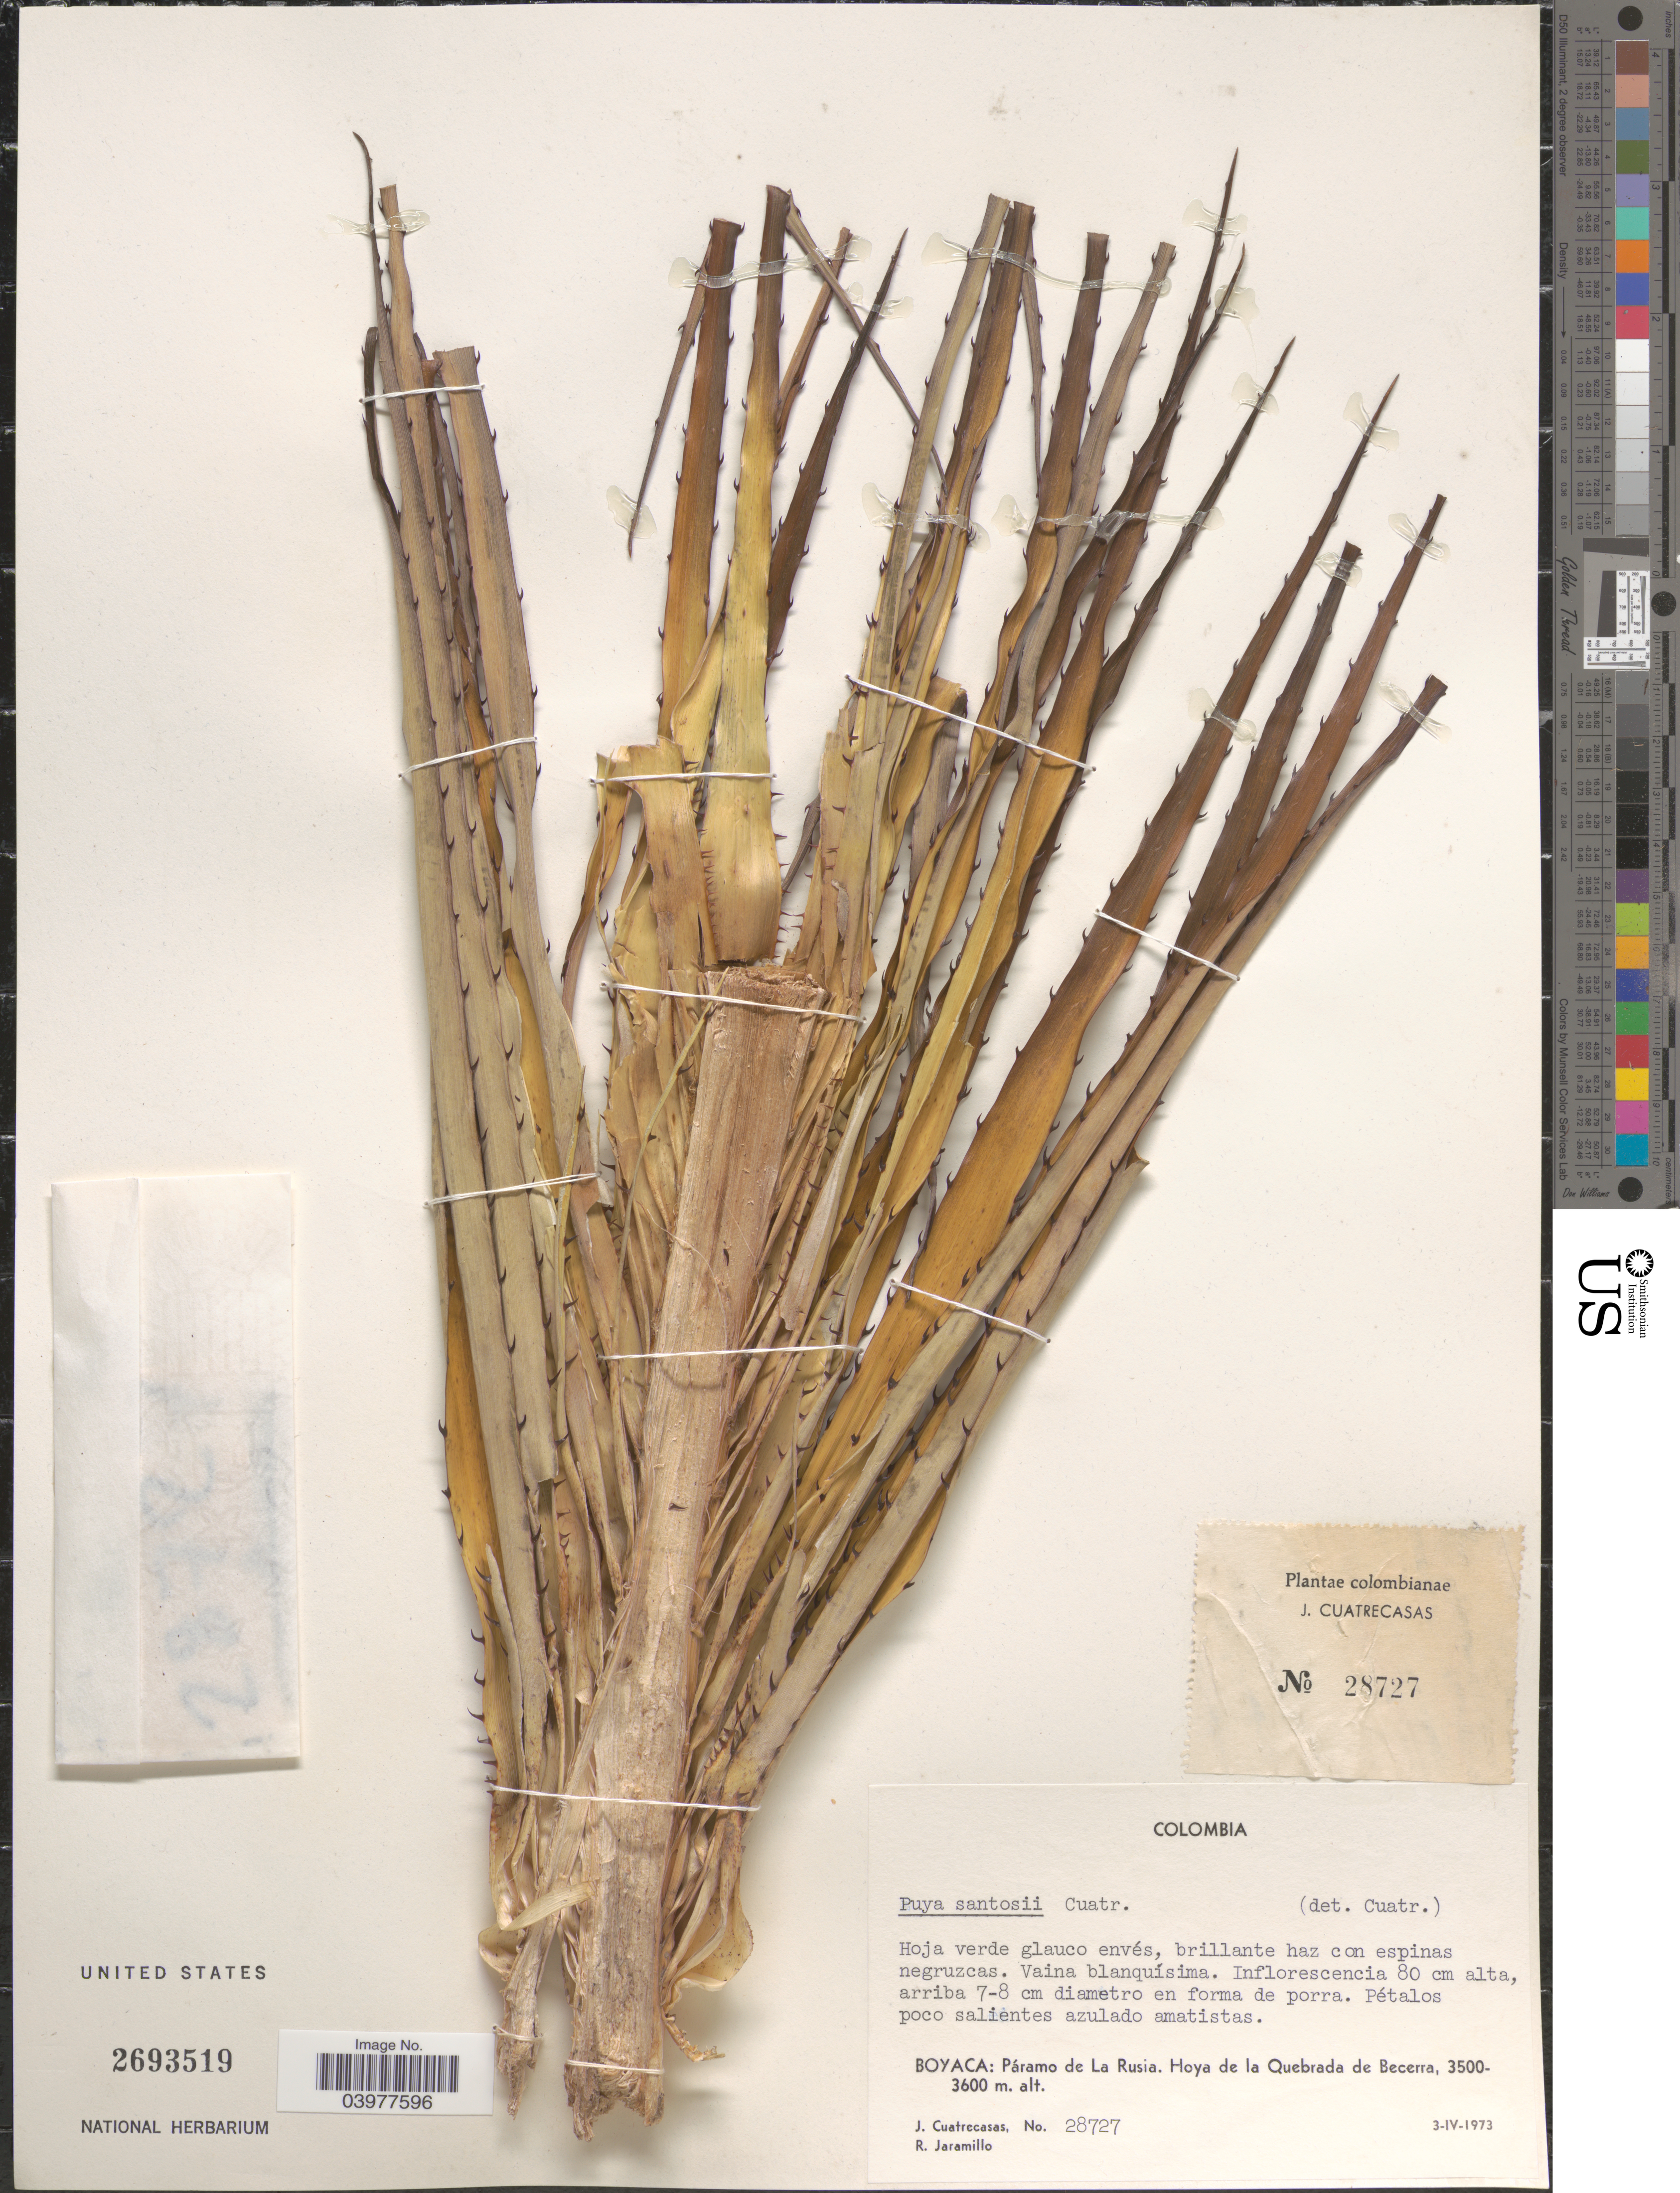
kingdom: Plantae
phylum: Tracheophyta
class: Liliopsida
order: Poales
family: Bromeliaceae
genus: Puya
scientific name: Puya santosii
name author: Cuatrec.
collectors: J. Cuatrecasas & R. Jaramillo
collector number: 28727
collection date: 1973-04-03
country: Colombia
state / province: Boyacá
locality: Páramo de La Rusia. Hoya de la Quebrada de Becerra.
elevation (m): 3500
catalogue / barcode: US 2693519